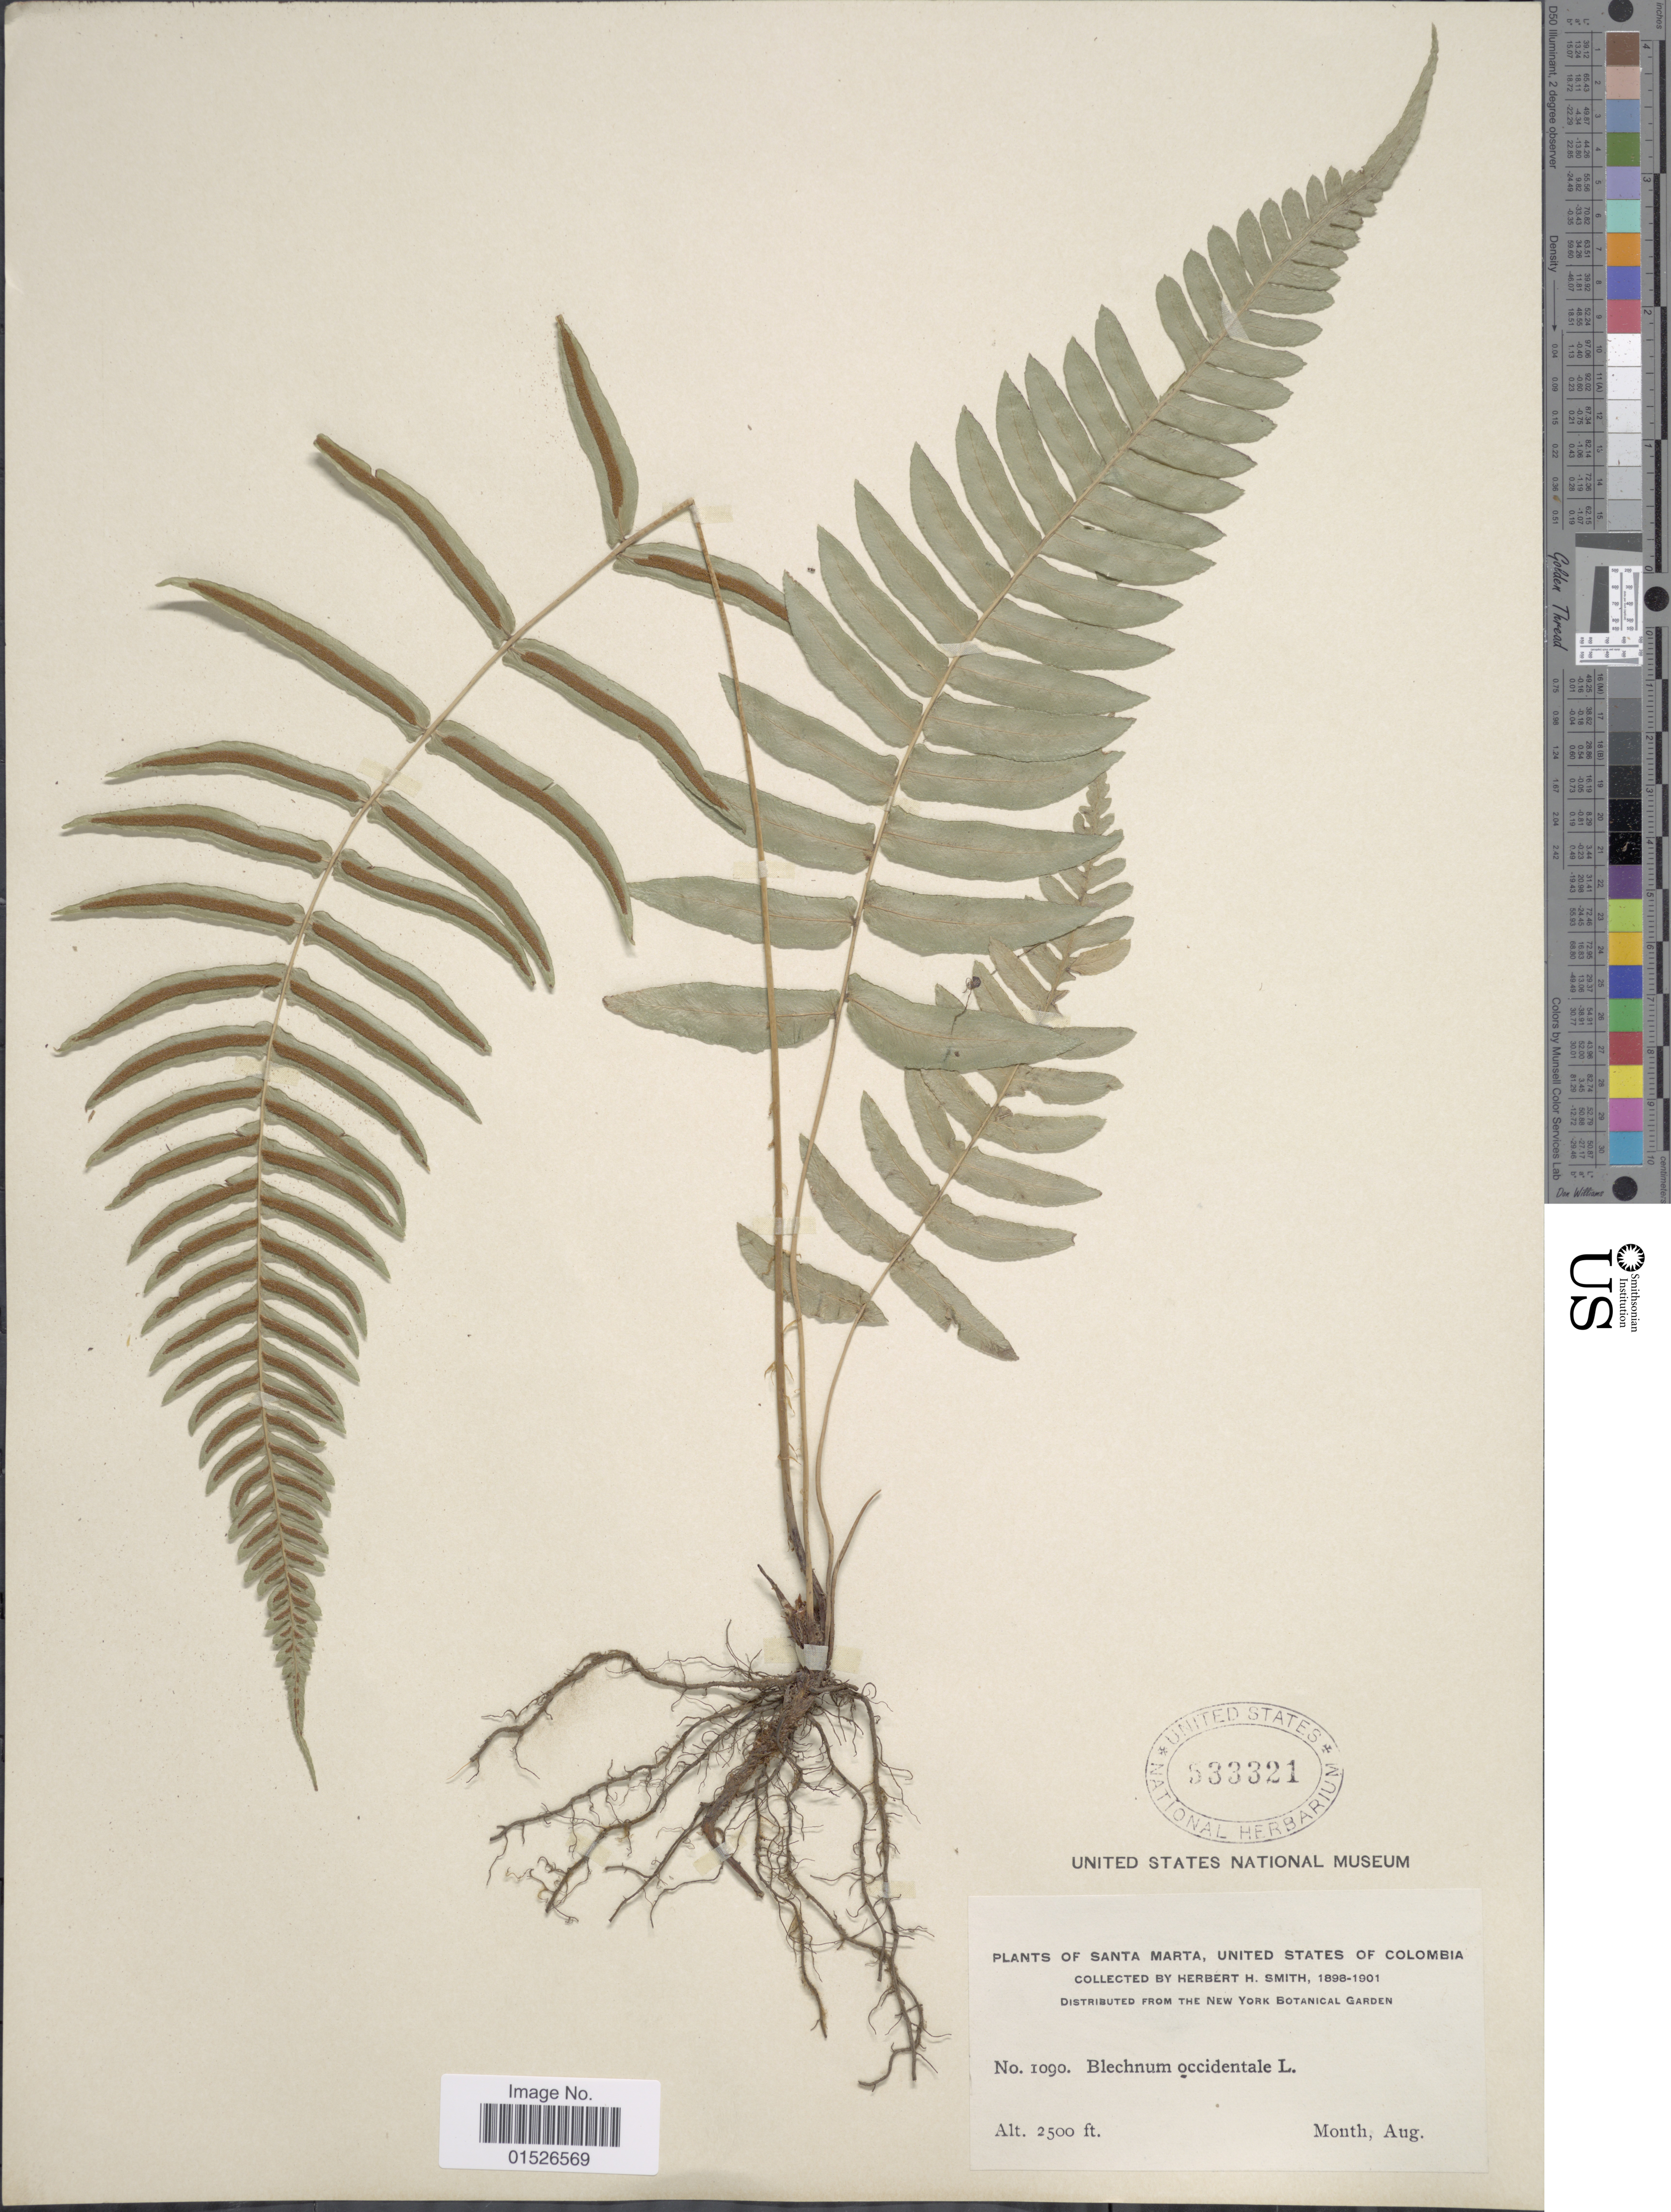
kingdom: Plantae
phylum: Tracheophyta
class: Polypodiopsida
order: Polypodiales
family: Blechnaceae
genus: Blechnum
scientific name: Blechnum occidentale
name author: L.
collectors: Herbert H. Smith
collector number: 1090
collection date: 1898-08/1901-08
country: Colombia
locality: Santa Marta, United States Of Colombia.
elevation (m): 762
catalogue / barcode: US 533321